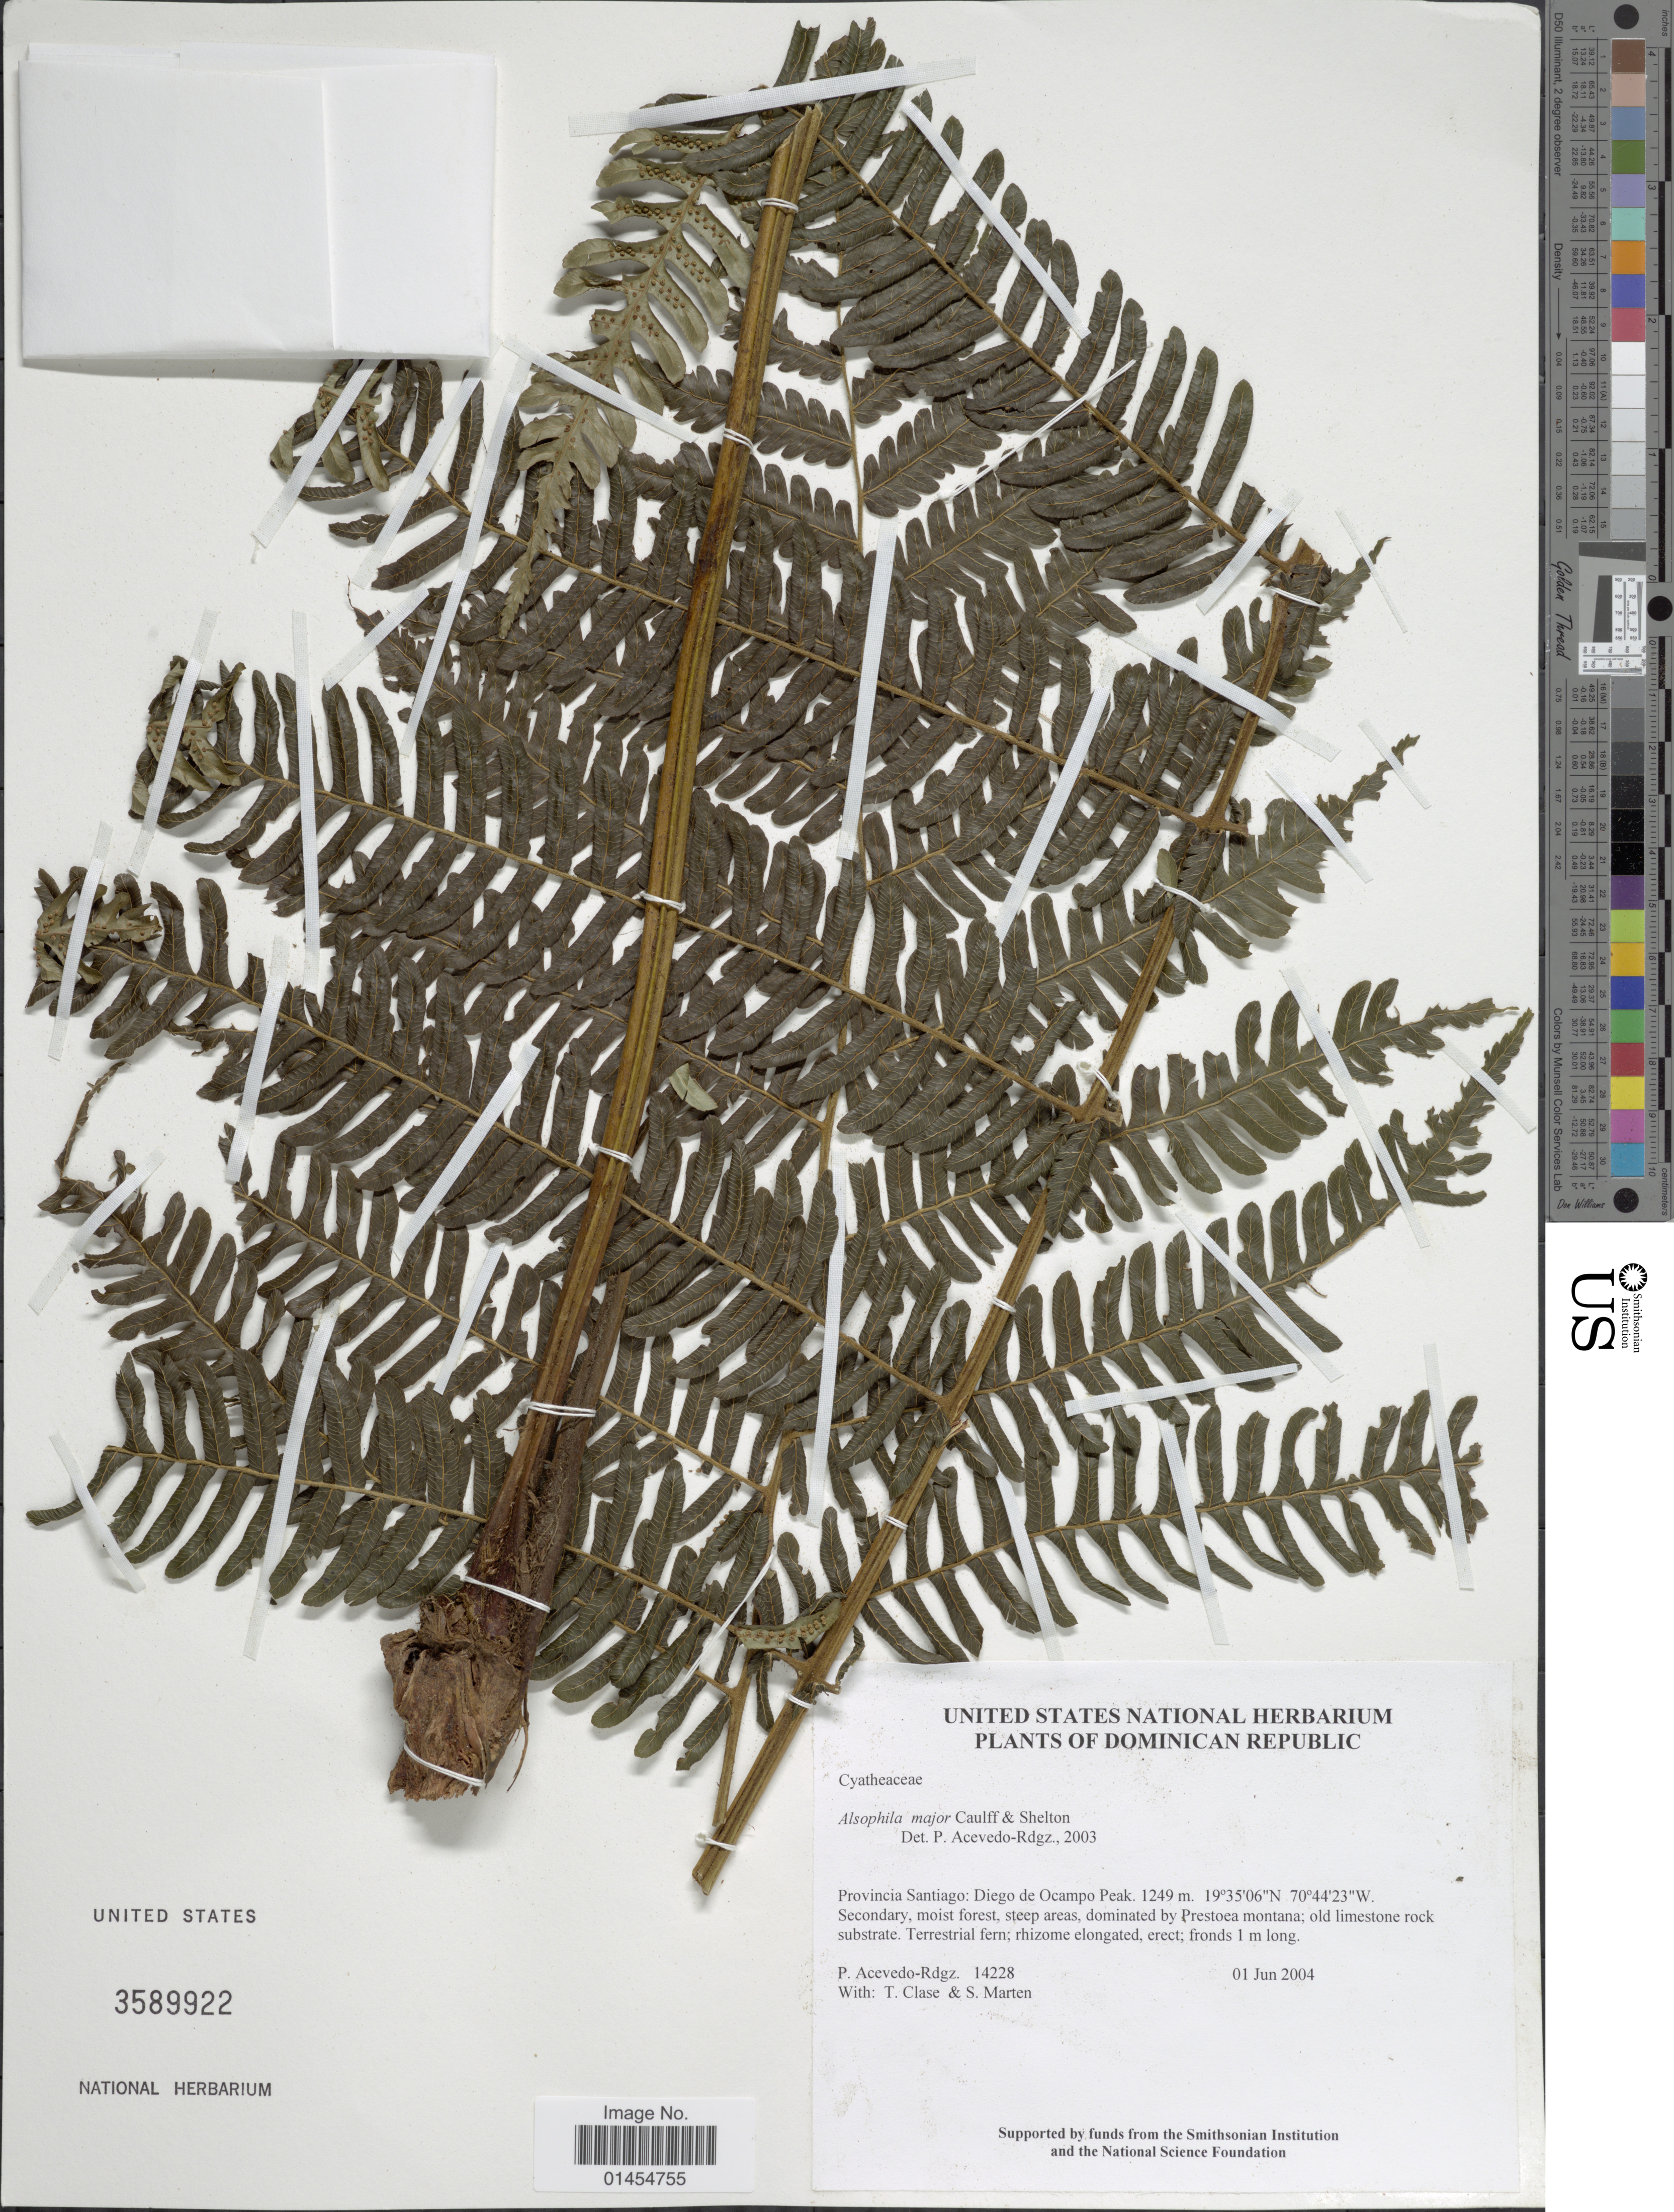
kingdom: Plantae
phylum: Tracheophyta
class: Polypodiopsida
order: Cyatheales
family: Cyatheaceae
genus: Alsophila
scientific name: Alsophila major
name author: Caluff & Shelton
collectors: P. Acevedo-Rodr., T. Clase & S. Marten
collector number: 14228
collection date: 2004-06-01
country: Dominican Republic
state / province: Santiago Rodríguez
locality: Provincia Santiago: Diego de Ocampo Peak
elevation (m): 1249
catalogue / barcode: US 3589922